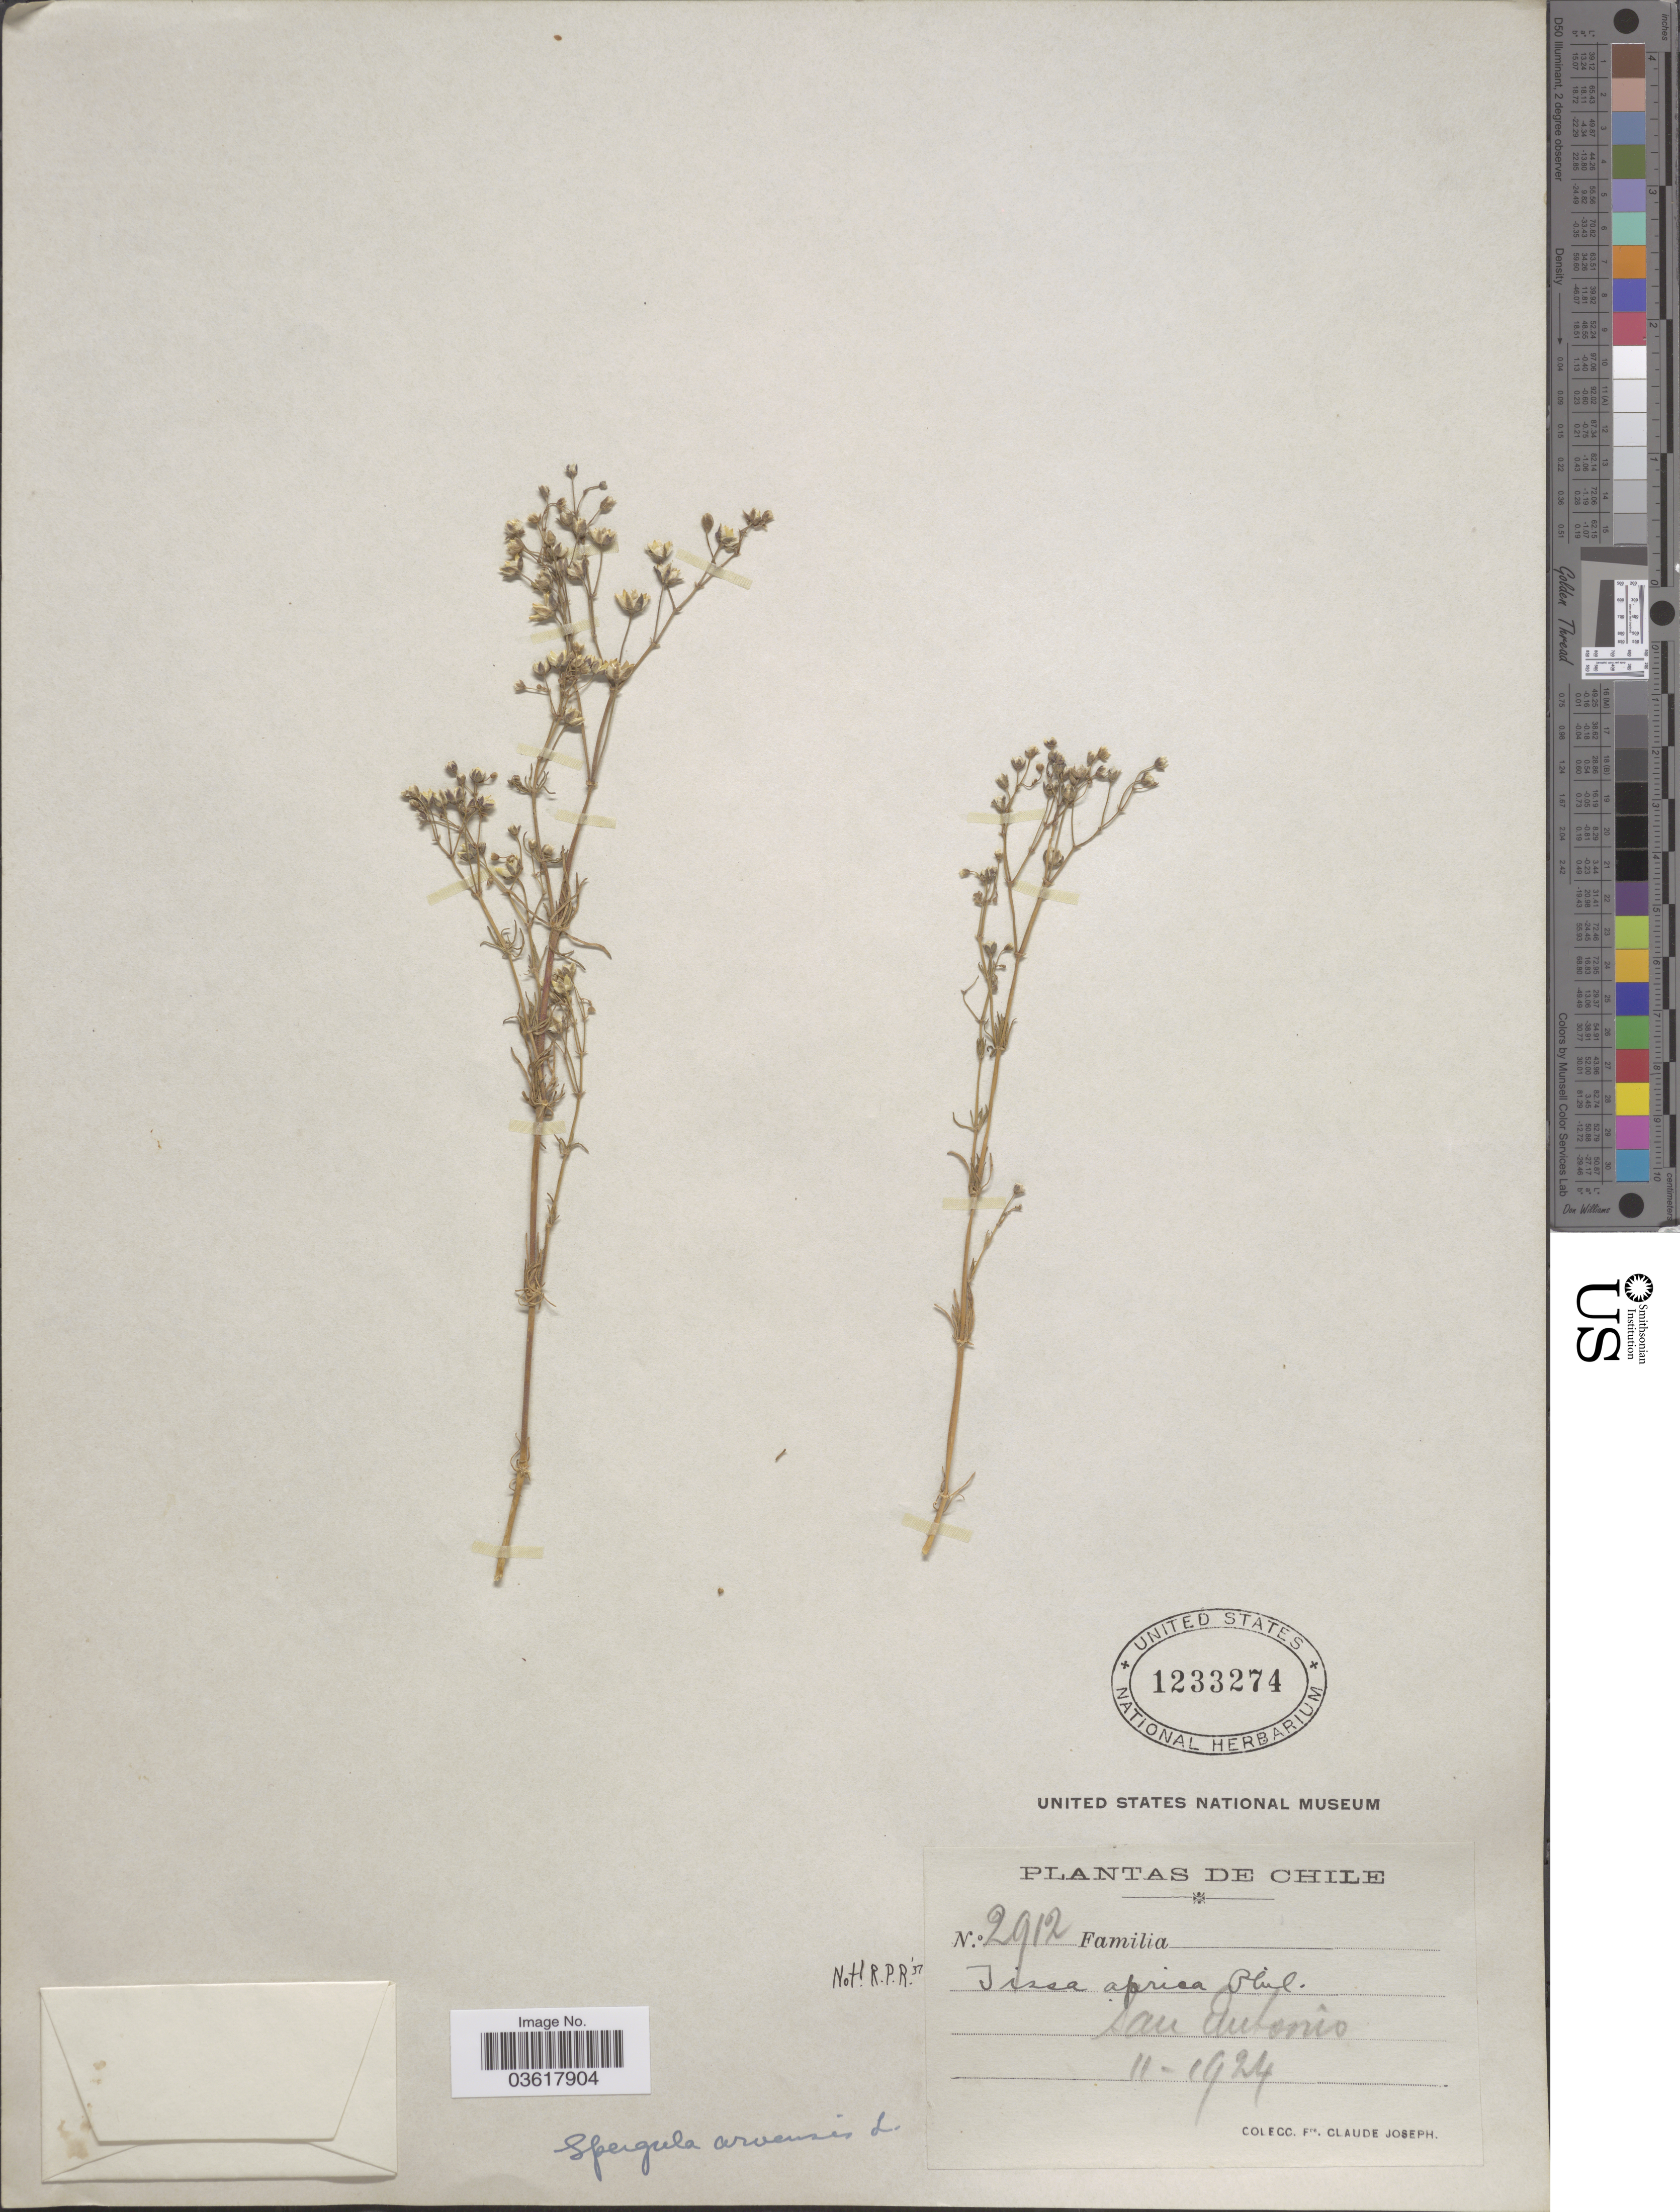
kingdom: Plantae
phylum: Tracheophyta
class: Magnoliopsida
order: Caryophyllales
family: Caryophyllaceae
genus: Spergula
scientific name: Spergula arvensis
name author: L.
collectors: Bro. Claude-Joseph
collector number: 2912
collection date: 1924-11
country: Chile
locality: San Antonio.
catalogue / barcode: US 1233274